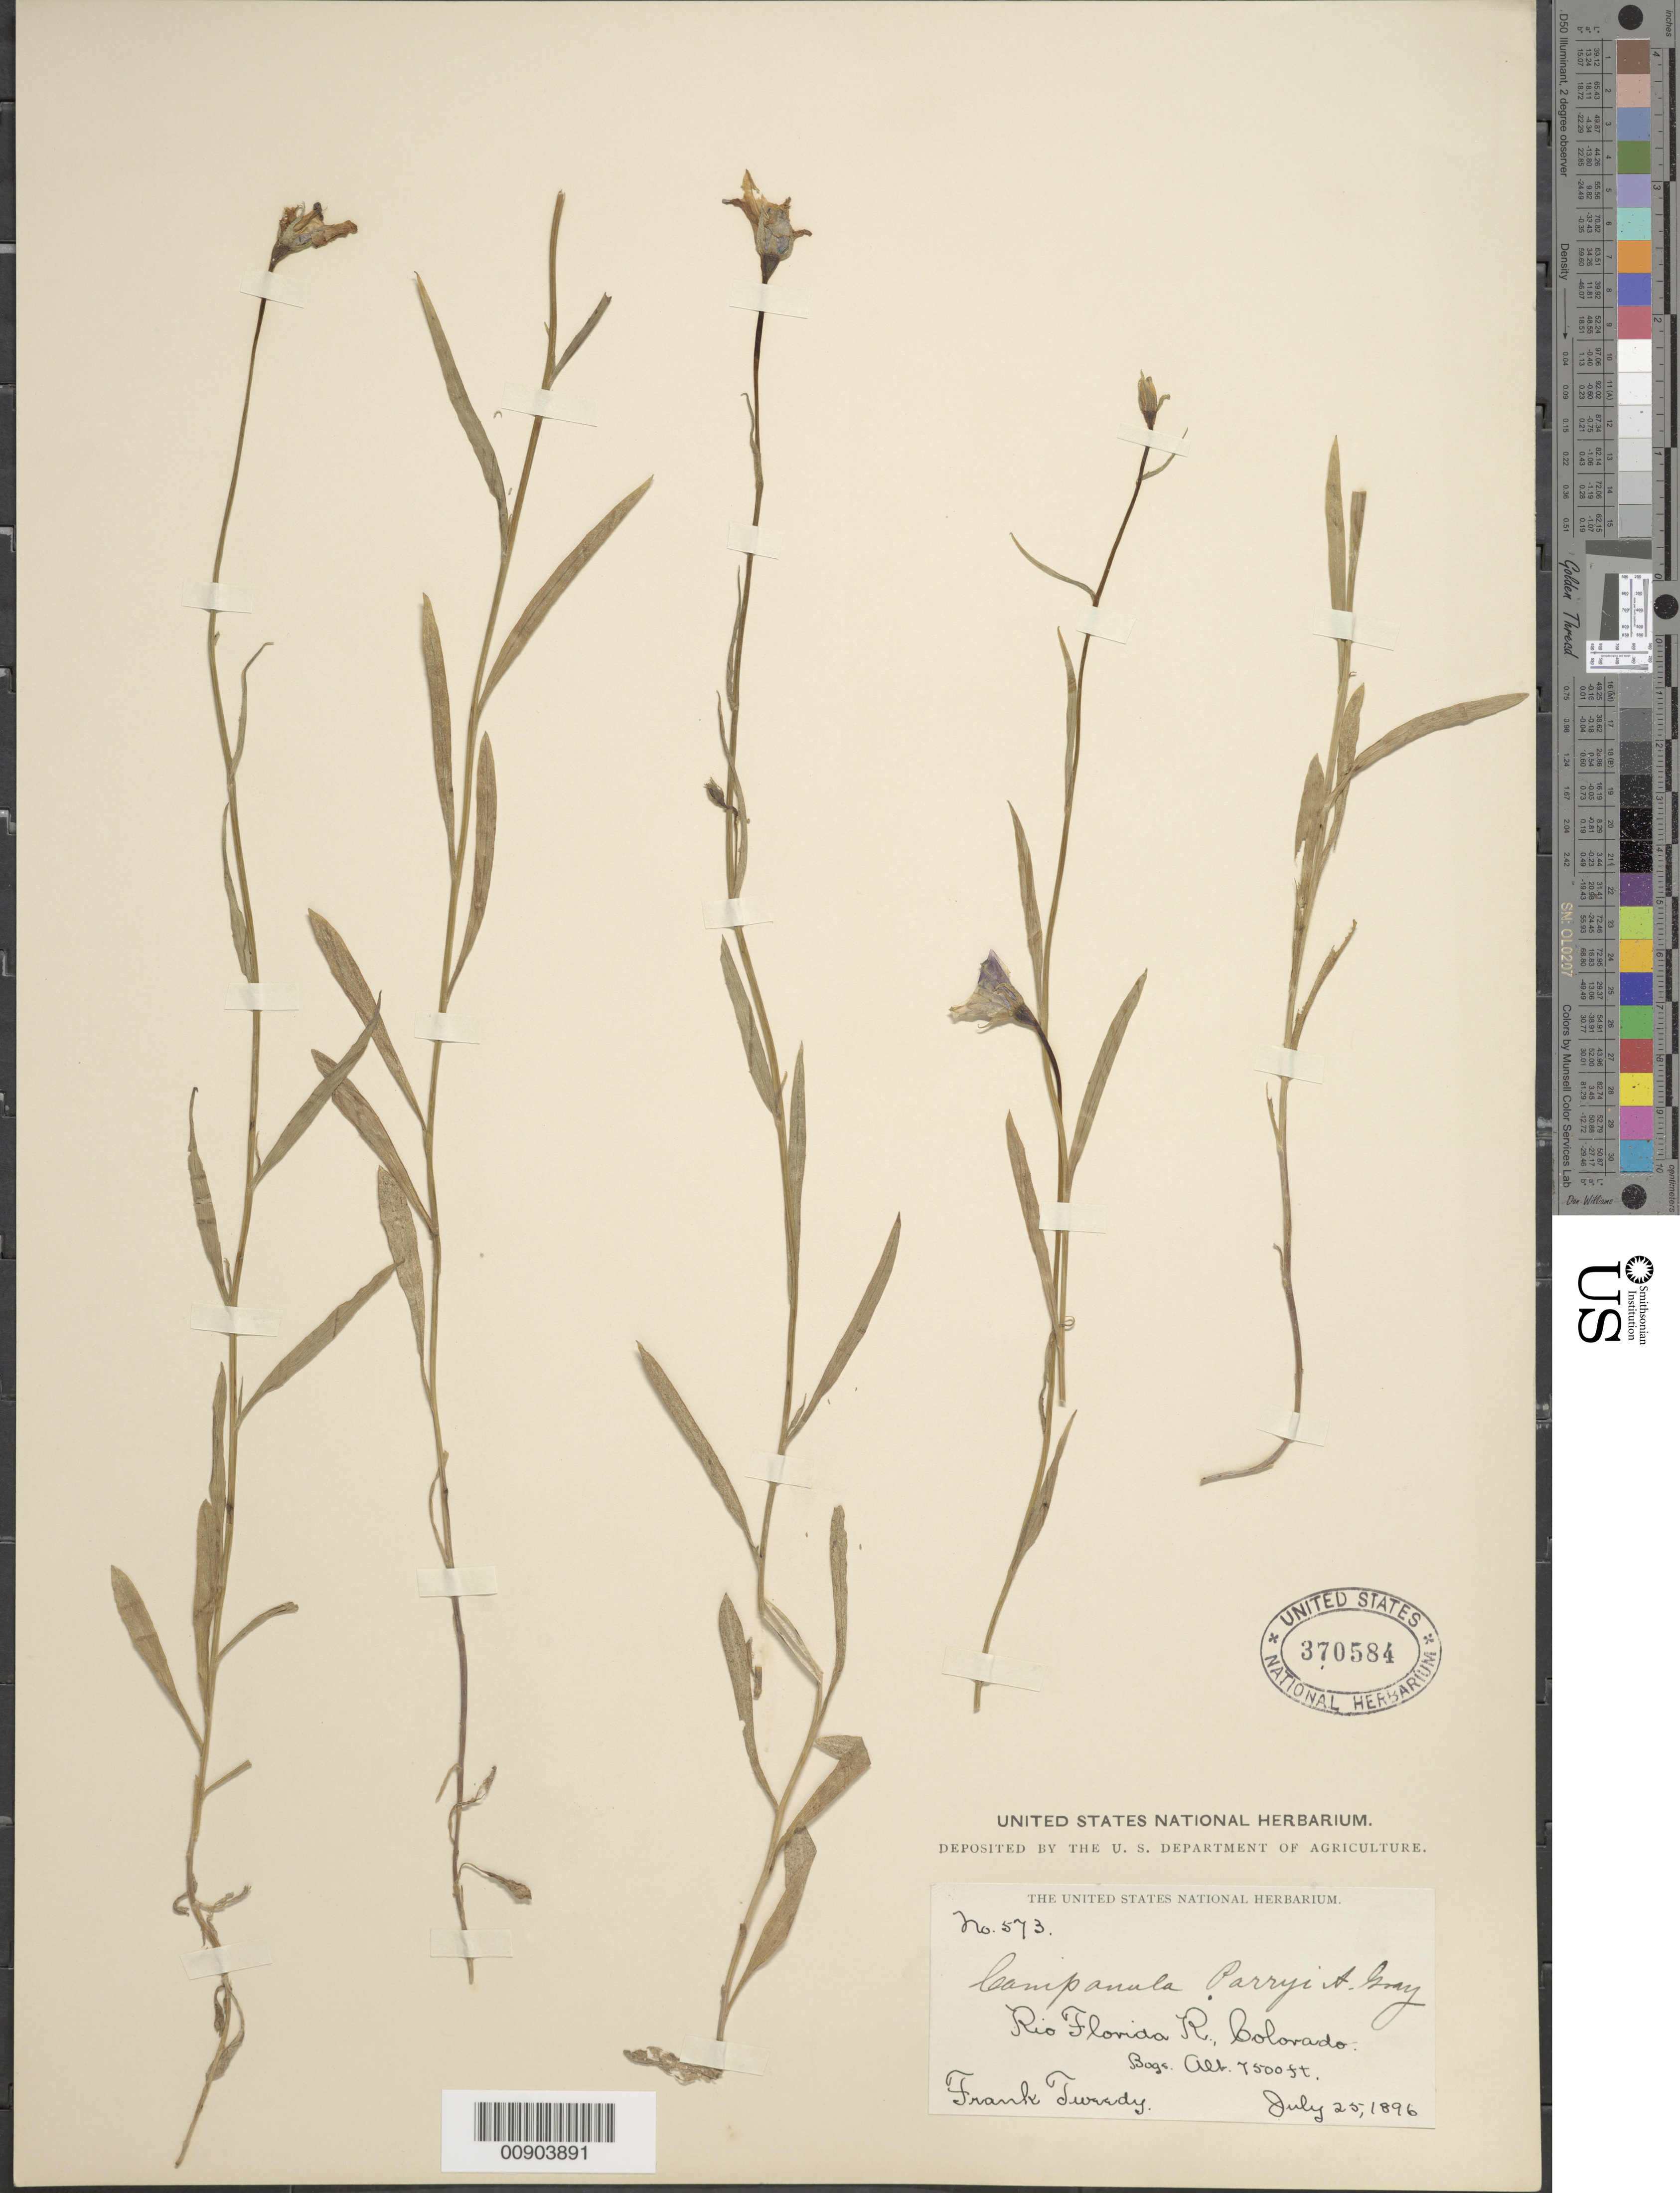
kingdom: Plantae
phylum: Tracheophyta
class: Magnoliopsida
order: Asterales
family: Campanulaceae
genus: Campanula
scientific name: Campanula planiflora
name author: Engelm.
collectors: F. Tweedy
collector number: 573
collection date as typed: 25 Jul 1896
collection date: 1896-07-25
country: United States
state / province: Colorado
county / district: La Plata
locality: Rio Florida River.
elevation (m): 2286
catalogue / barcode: US 370584